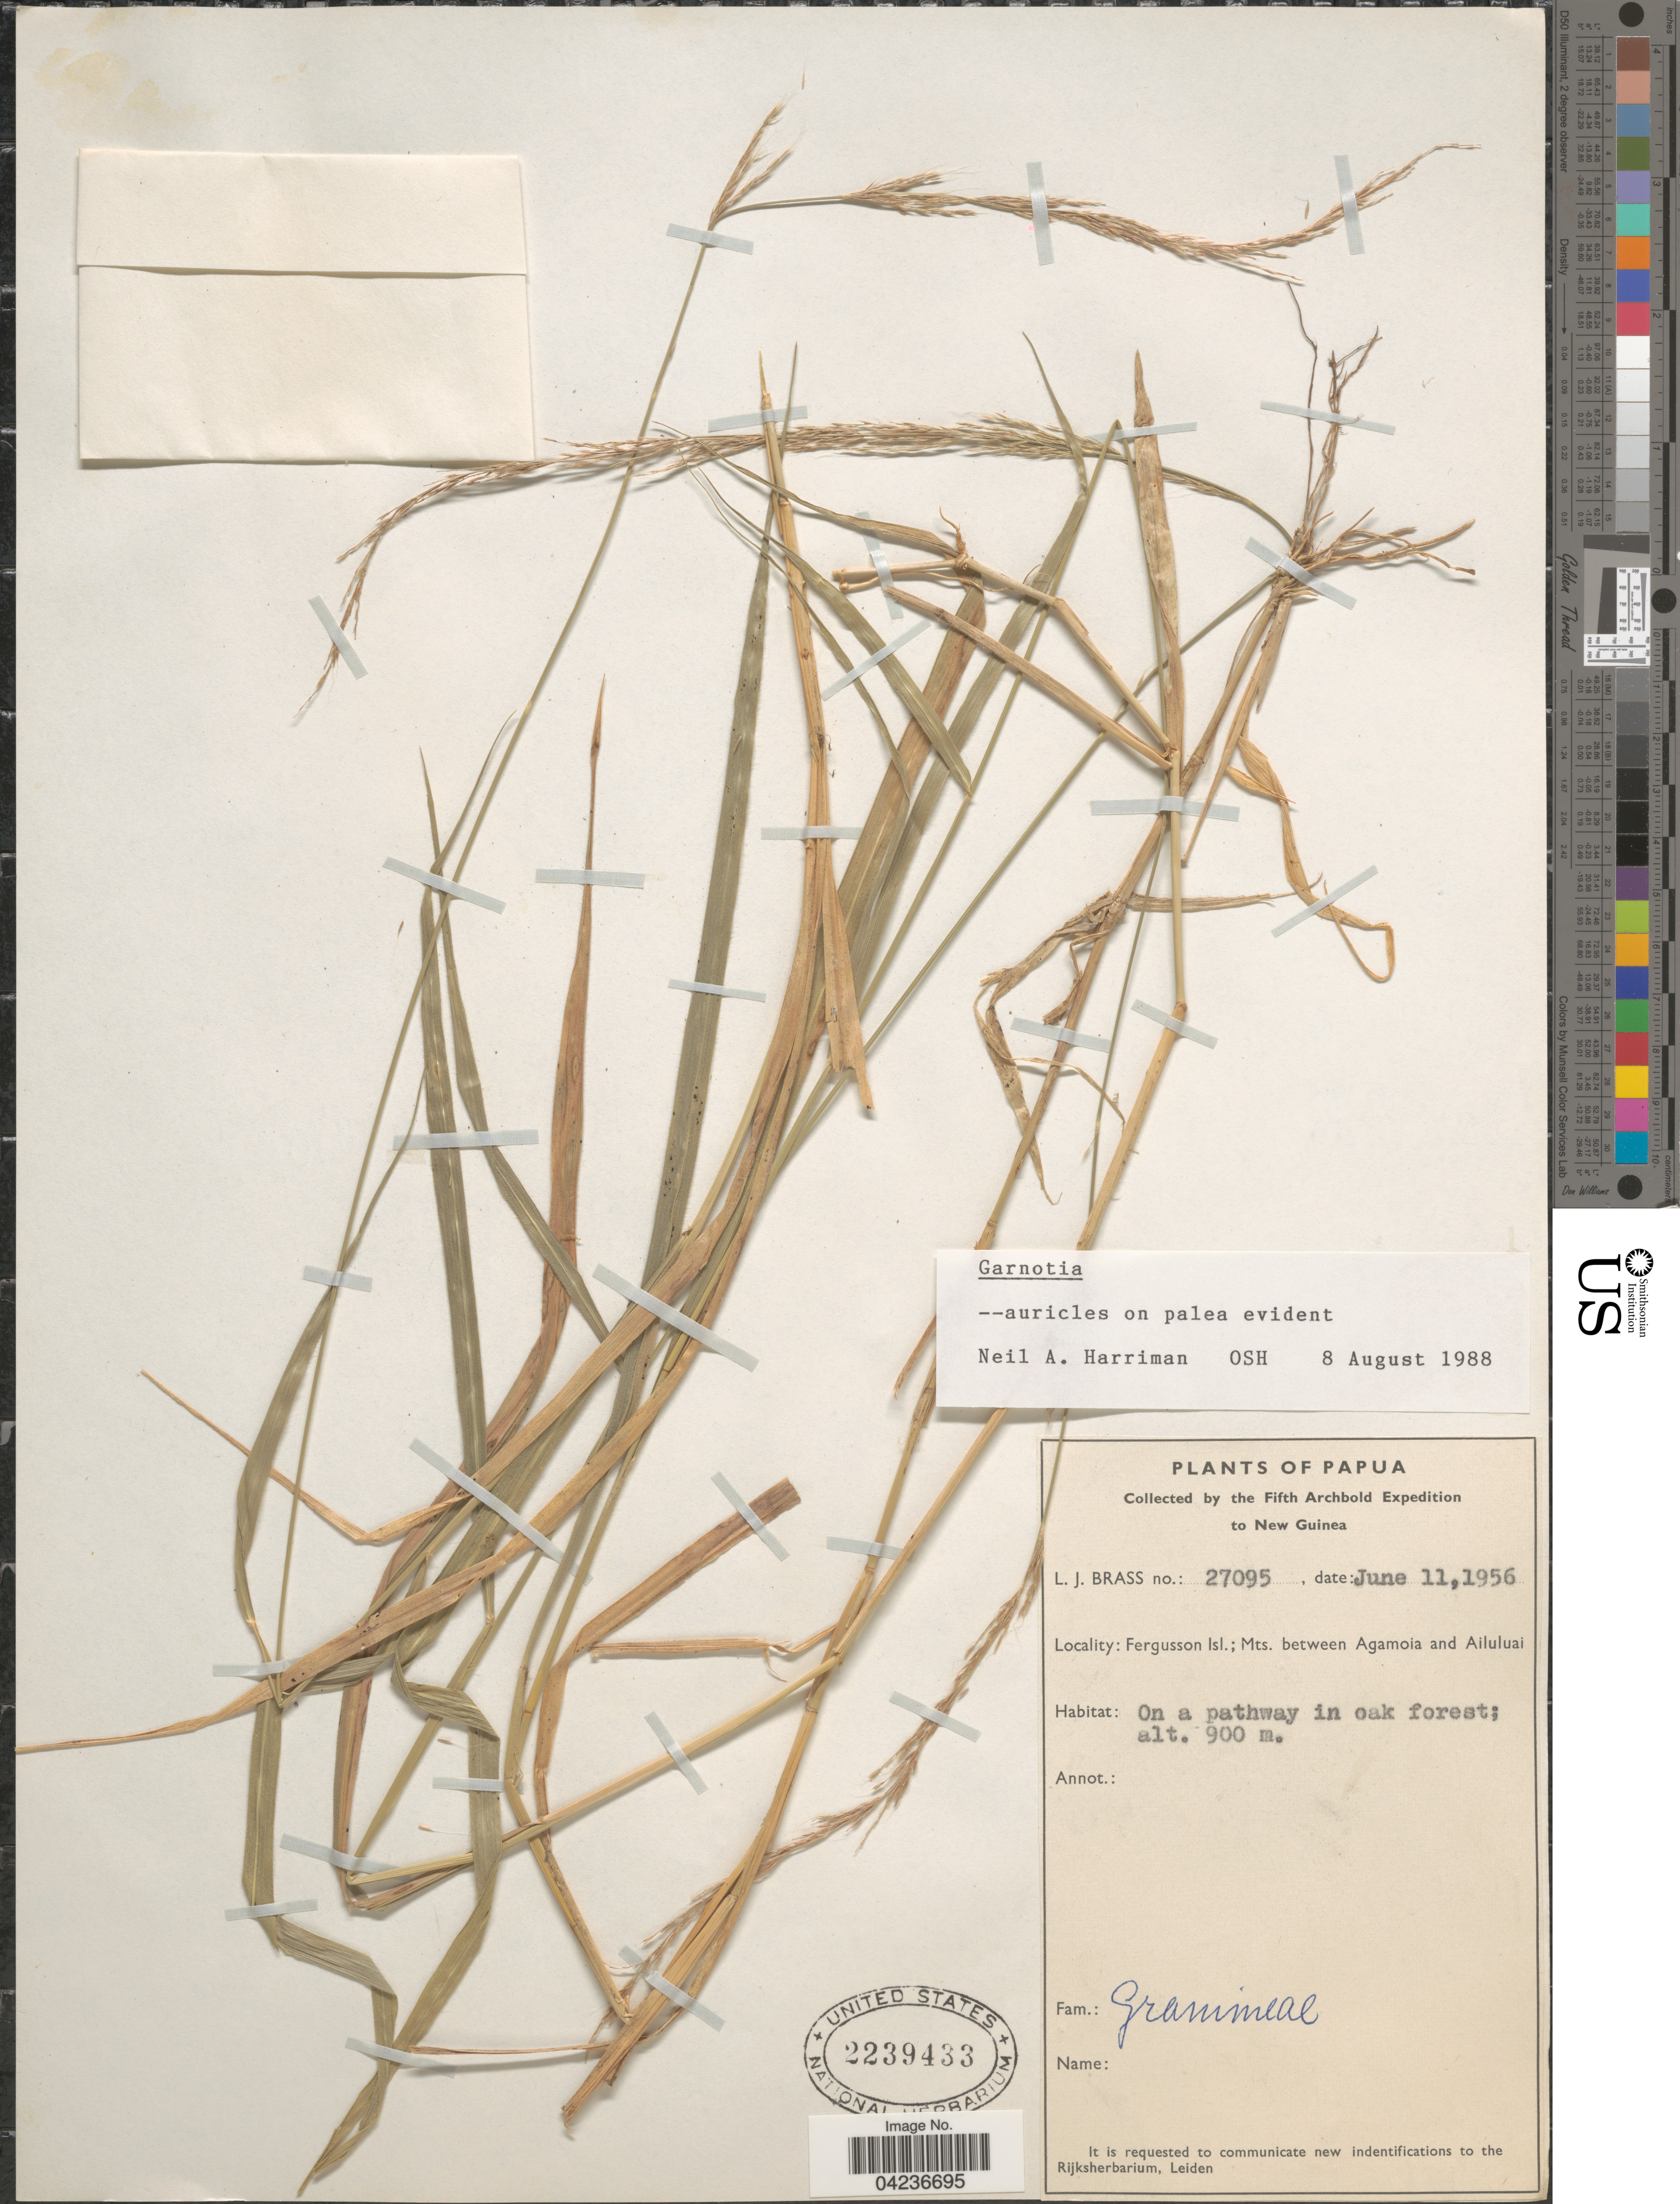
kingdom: Plantae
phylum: Tracheophyta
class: Liliopsida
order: Poales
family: Poaceae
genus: Garnotia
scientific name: Garnotia sp.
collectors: L. J. Brass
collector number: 27095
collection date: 1956-06-11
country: Papua New Guinea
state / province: Milne Bay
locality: Papua. The Fifth Archbold Expedition to New Guinea. Fergusson Isl.; Mts. between Agamoia and Ailuluai.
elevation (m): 900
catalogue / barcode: US 2239433